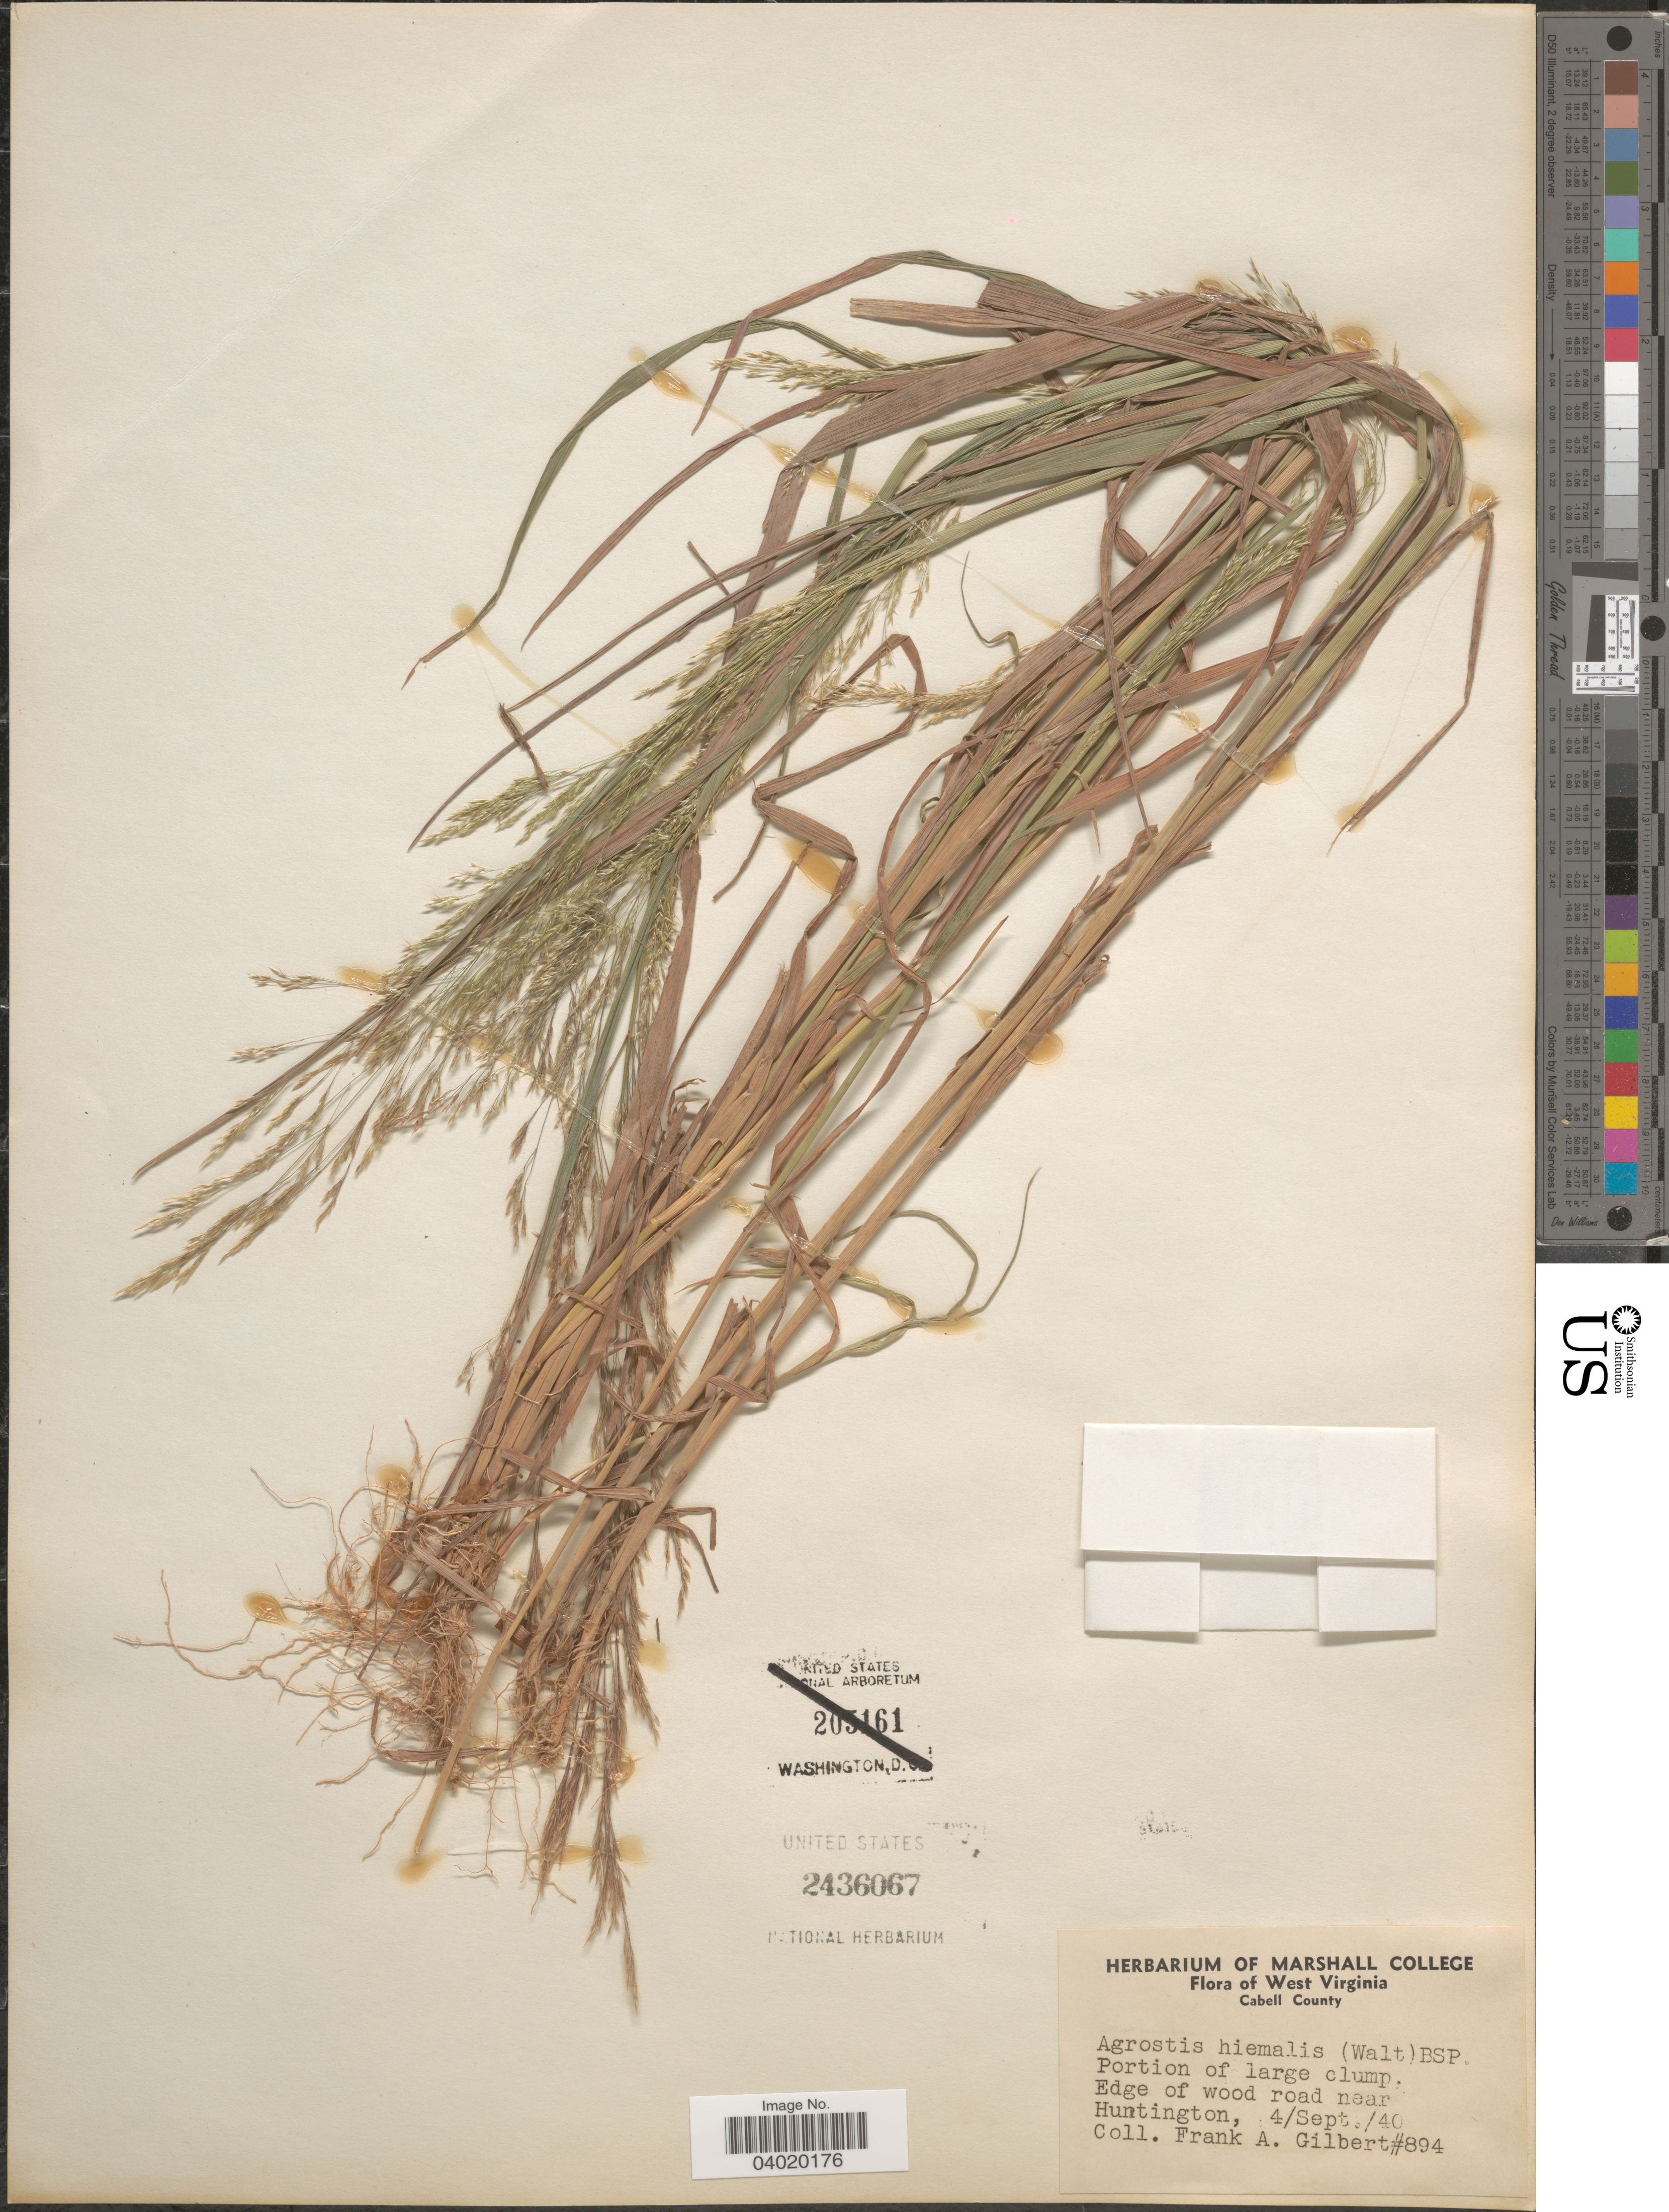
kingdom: Plantae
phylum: Tracheophyta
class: Liliopsida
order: Poales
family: Poaceae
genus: Agrostis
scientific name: Agrostis hyemalis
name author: (Walter) Britton et al.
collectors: F. A. Gilbert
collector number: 894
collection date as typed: Transcribed d/m/y: 4/9/40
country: United States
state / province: West Virginia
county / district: Cabell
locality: Cabell County. Edge of wood road near Huntington.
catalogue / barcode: US 2436067